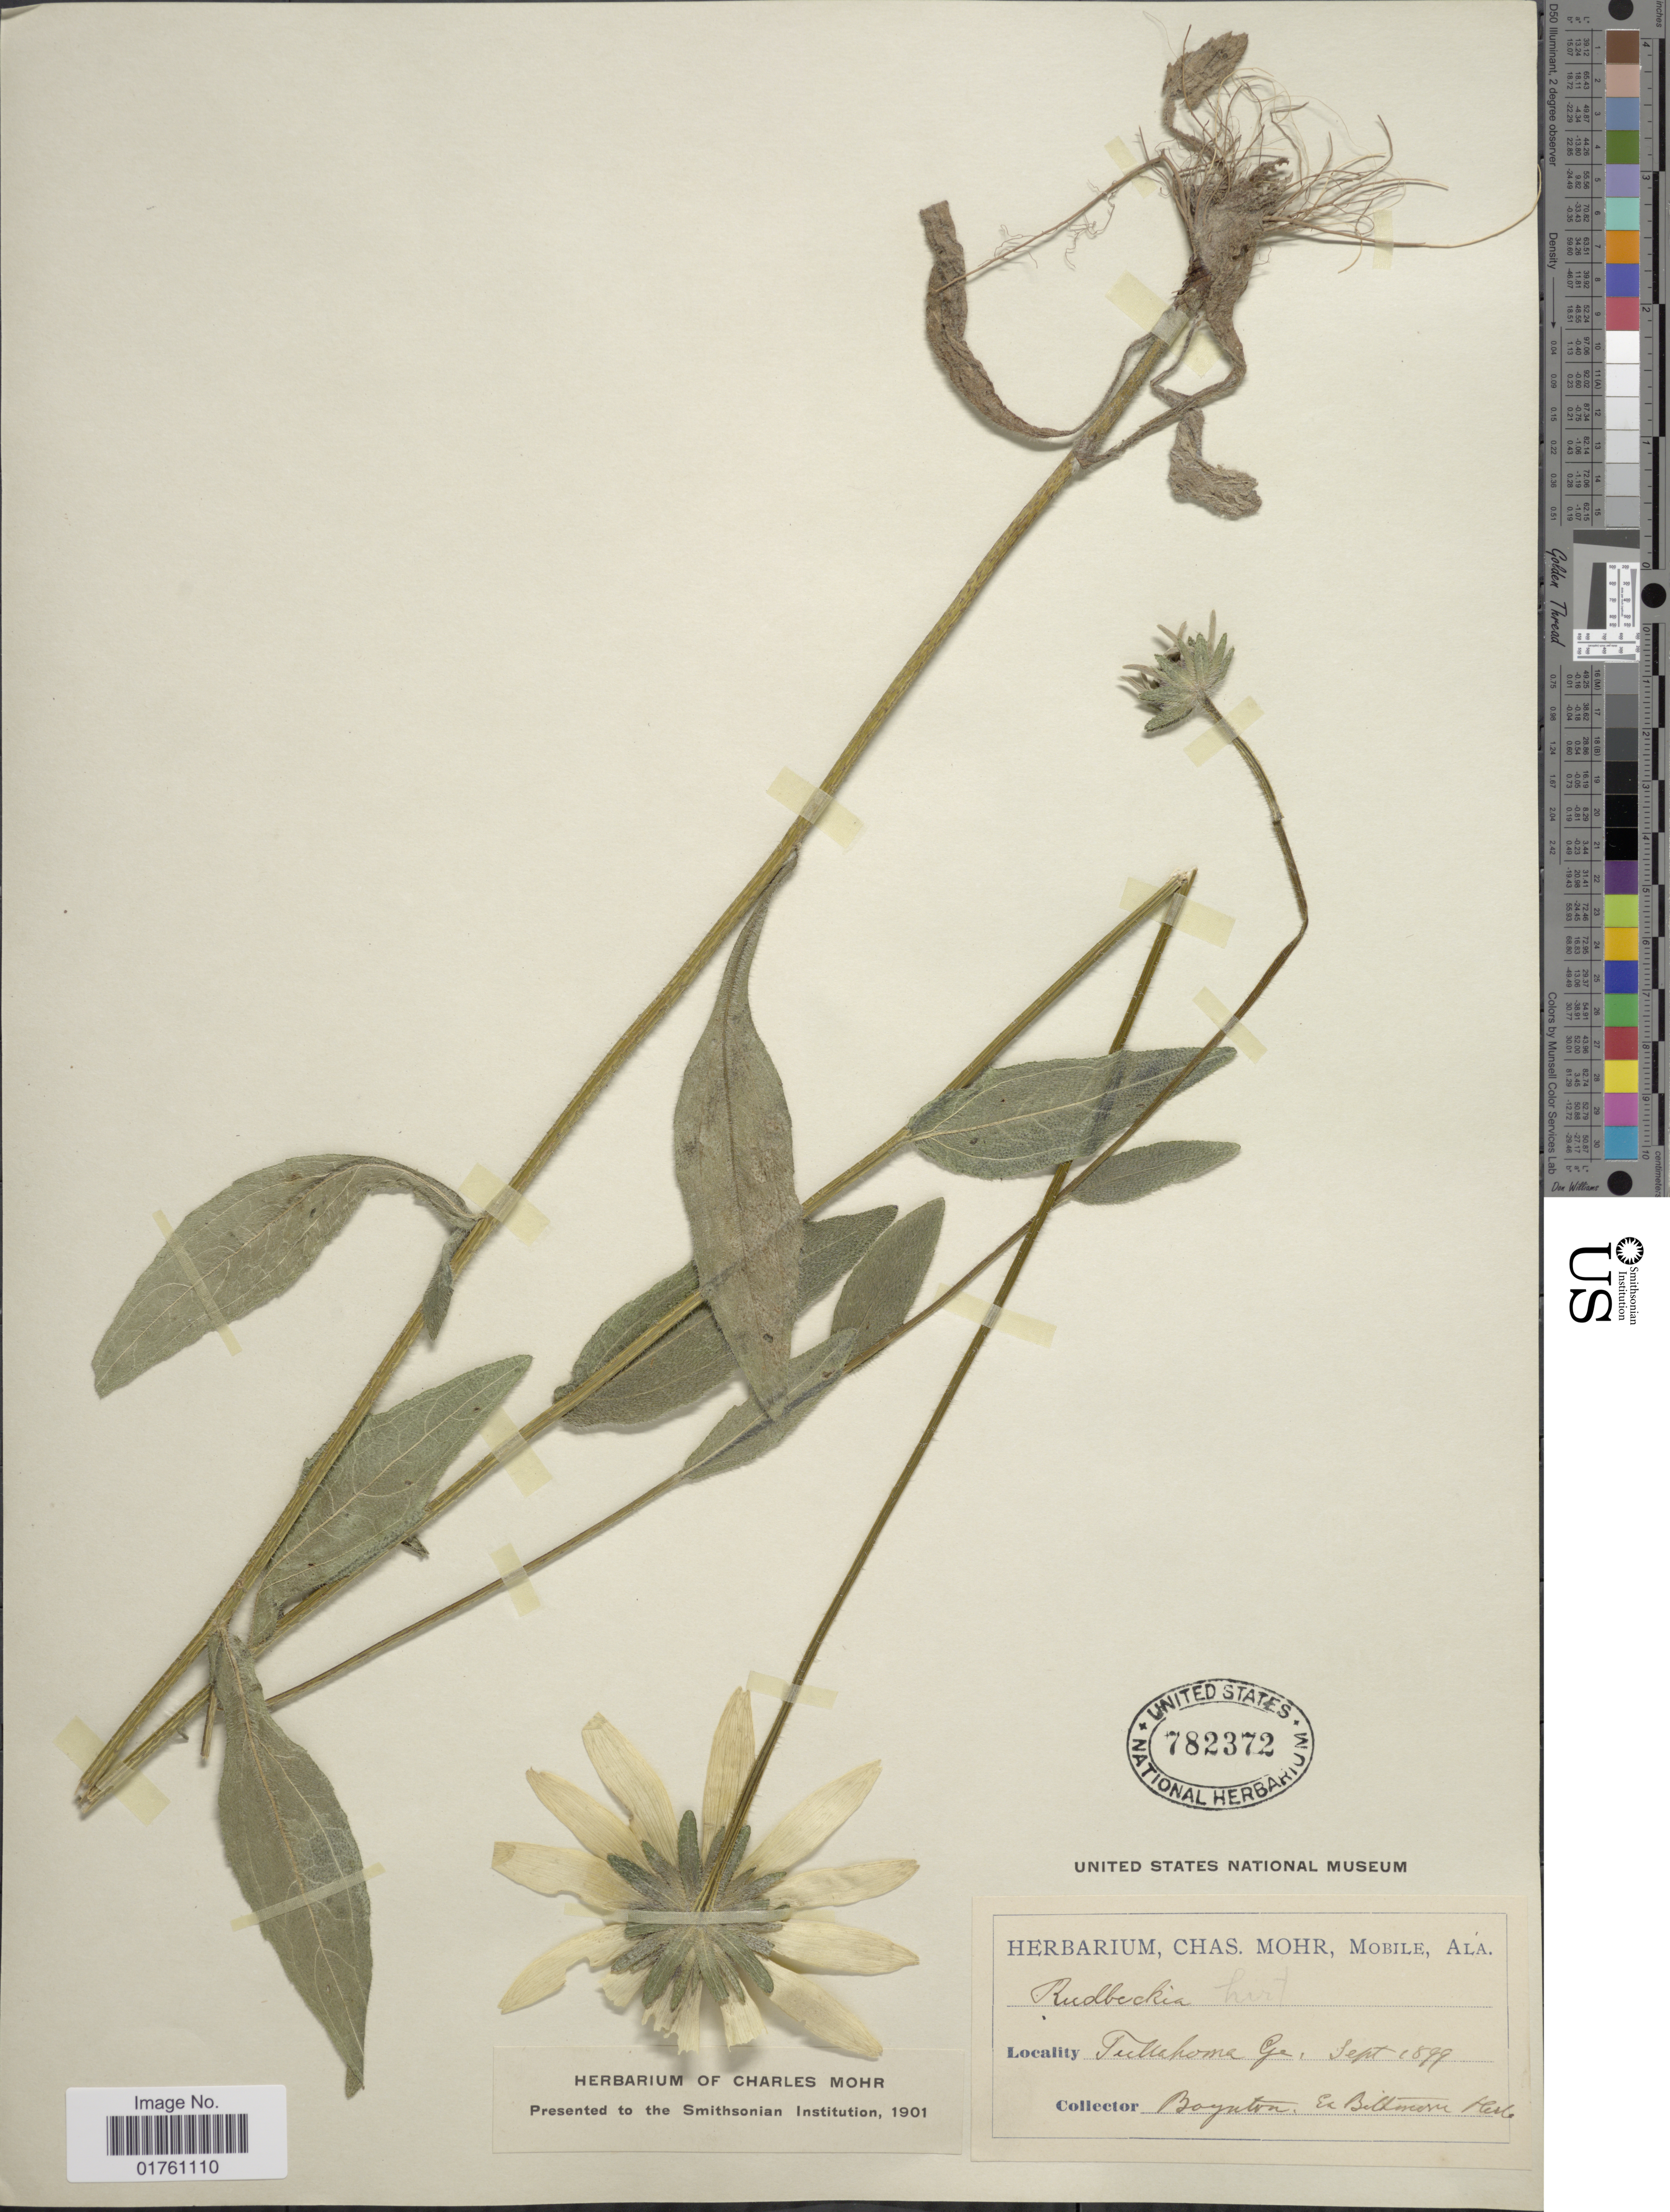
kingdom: Plantae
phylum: Tracheophyta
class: Magnoliopsida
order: Asterales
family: Asteraceae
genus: Rudbeckia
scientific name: Rudbeckia hirta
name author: L.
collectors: ex herb. Biltmore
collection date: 1899-09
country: United States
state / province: Tennessee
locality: Tullahoma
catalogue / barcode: US 782372